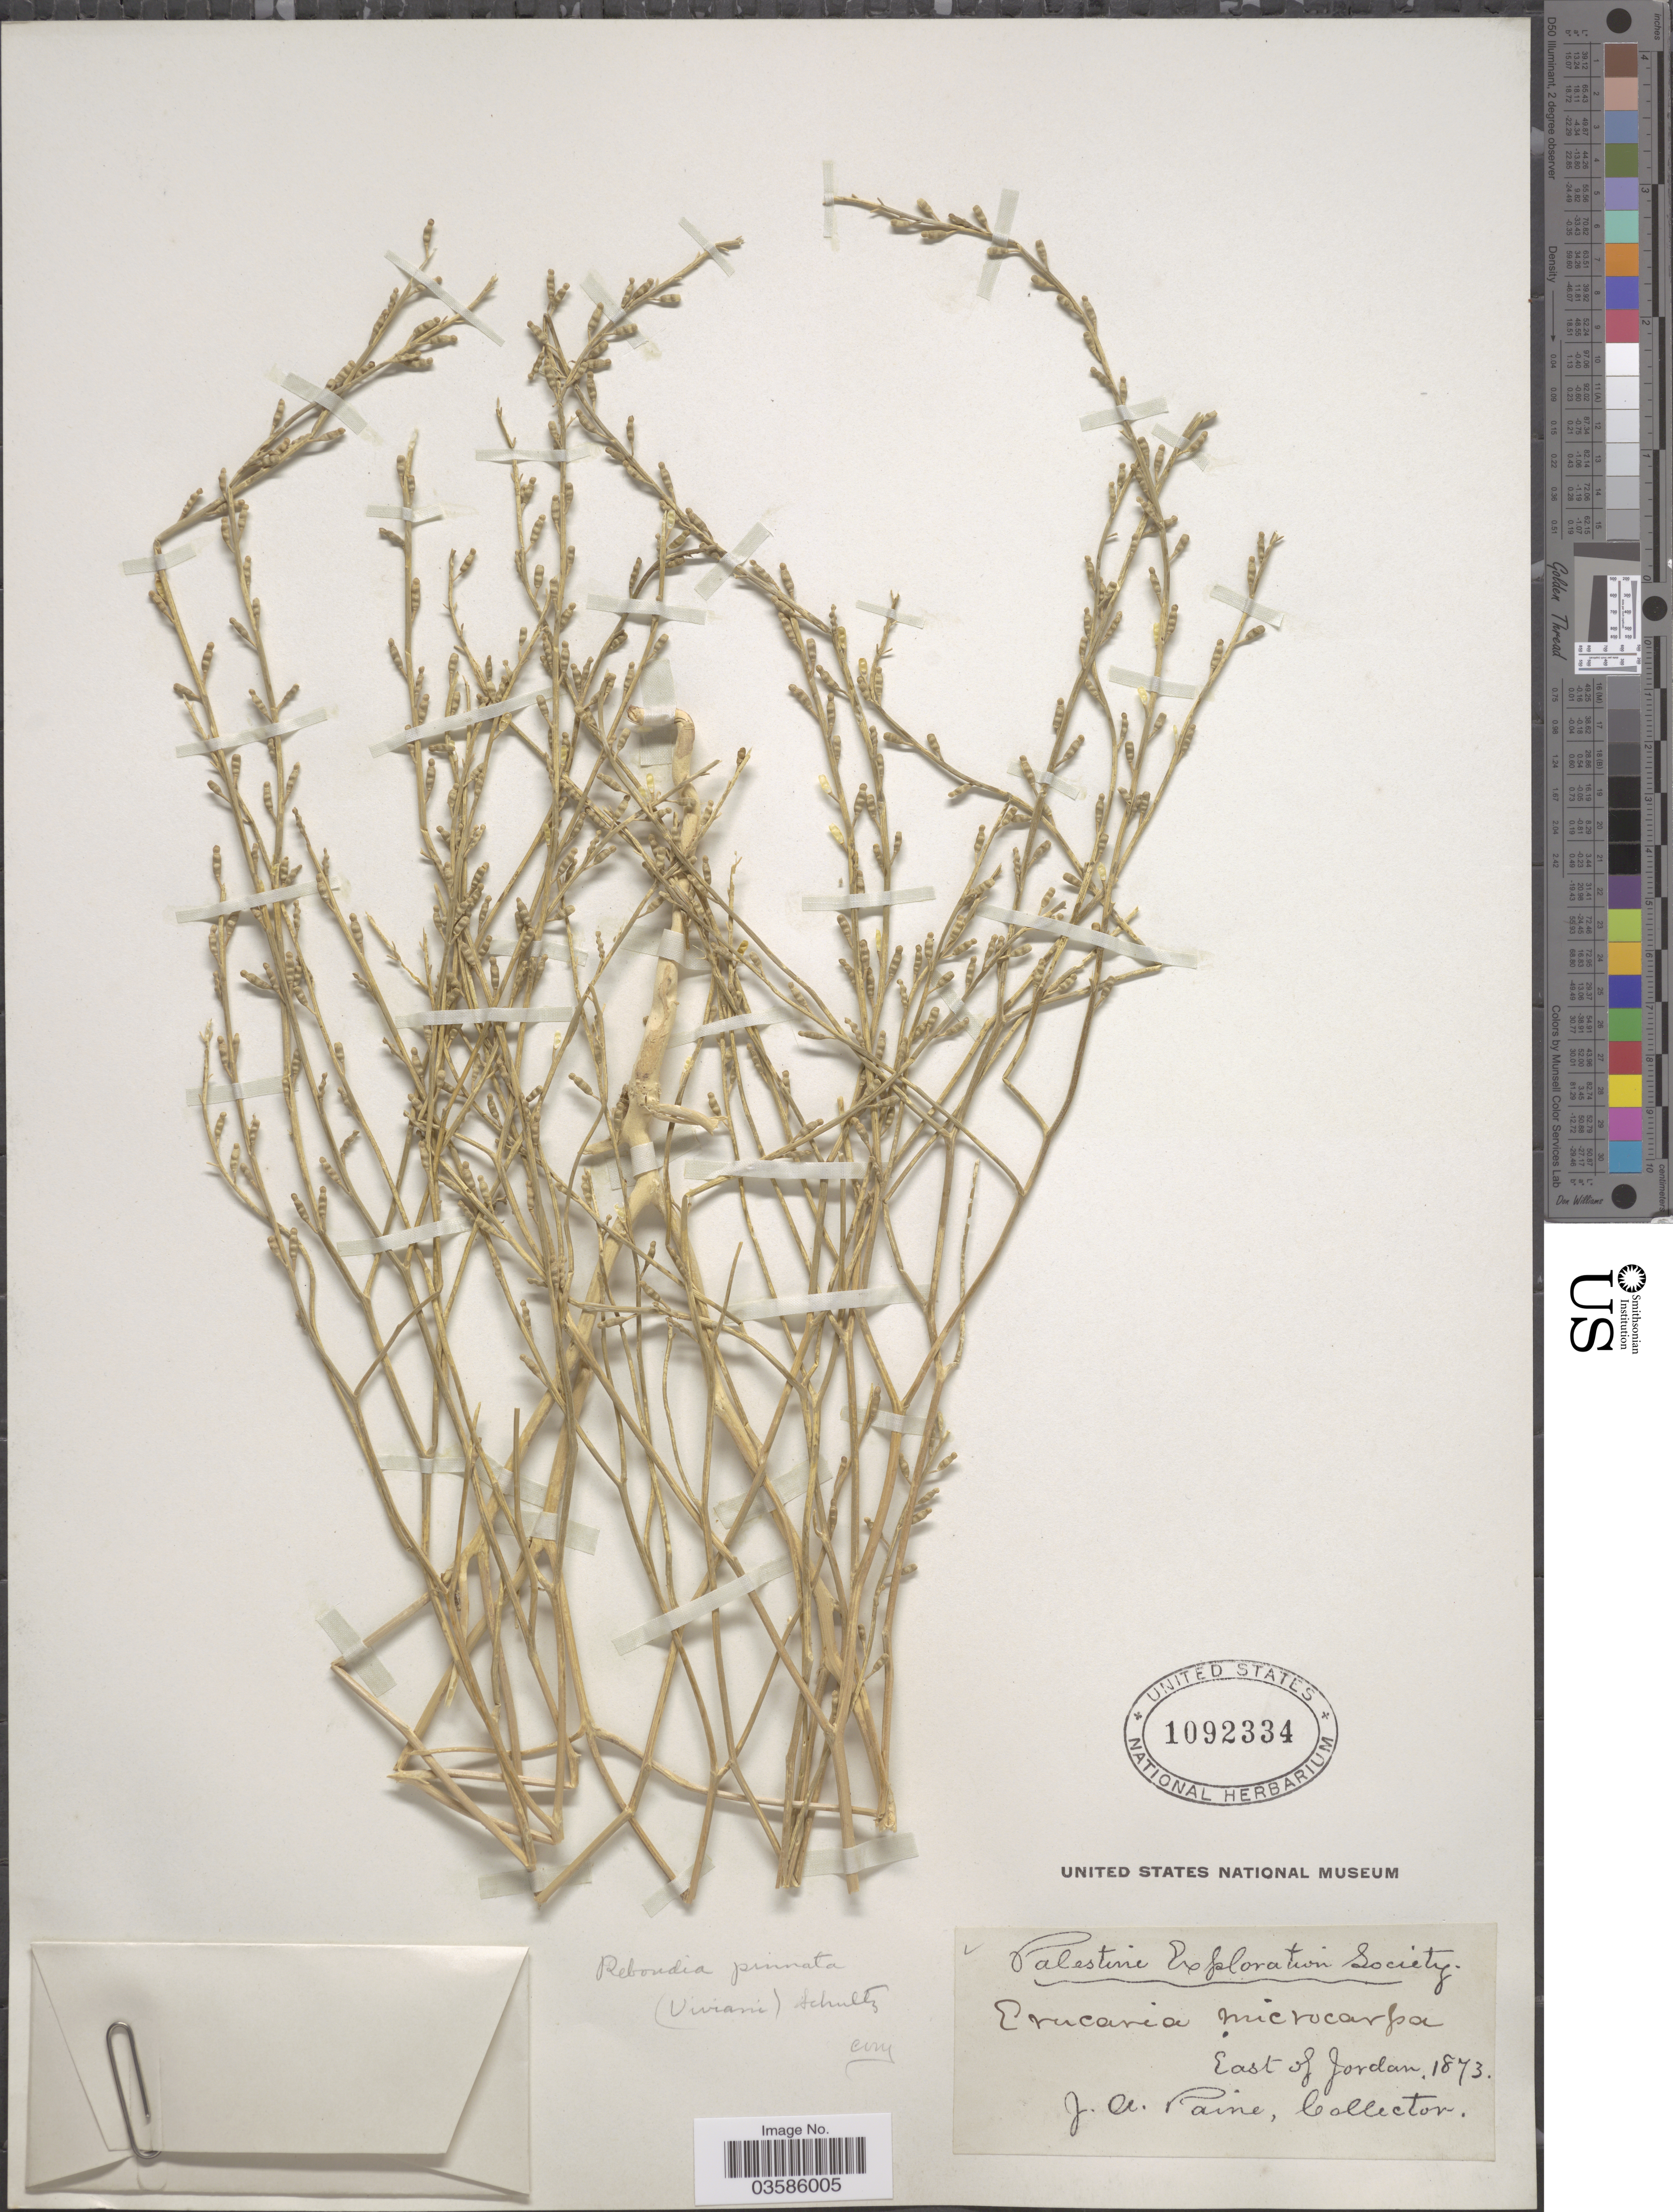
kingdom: Plantae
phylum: Tracheophyta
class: Magnoliopsida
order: Brassicales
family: Brassicaceae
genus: Reboudia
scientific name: Reboudia microcarpa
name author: Coss.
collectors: J. A. Paine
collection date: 1873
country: Jordan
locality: East of Jordan.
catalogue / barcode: US 1092334